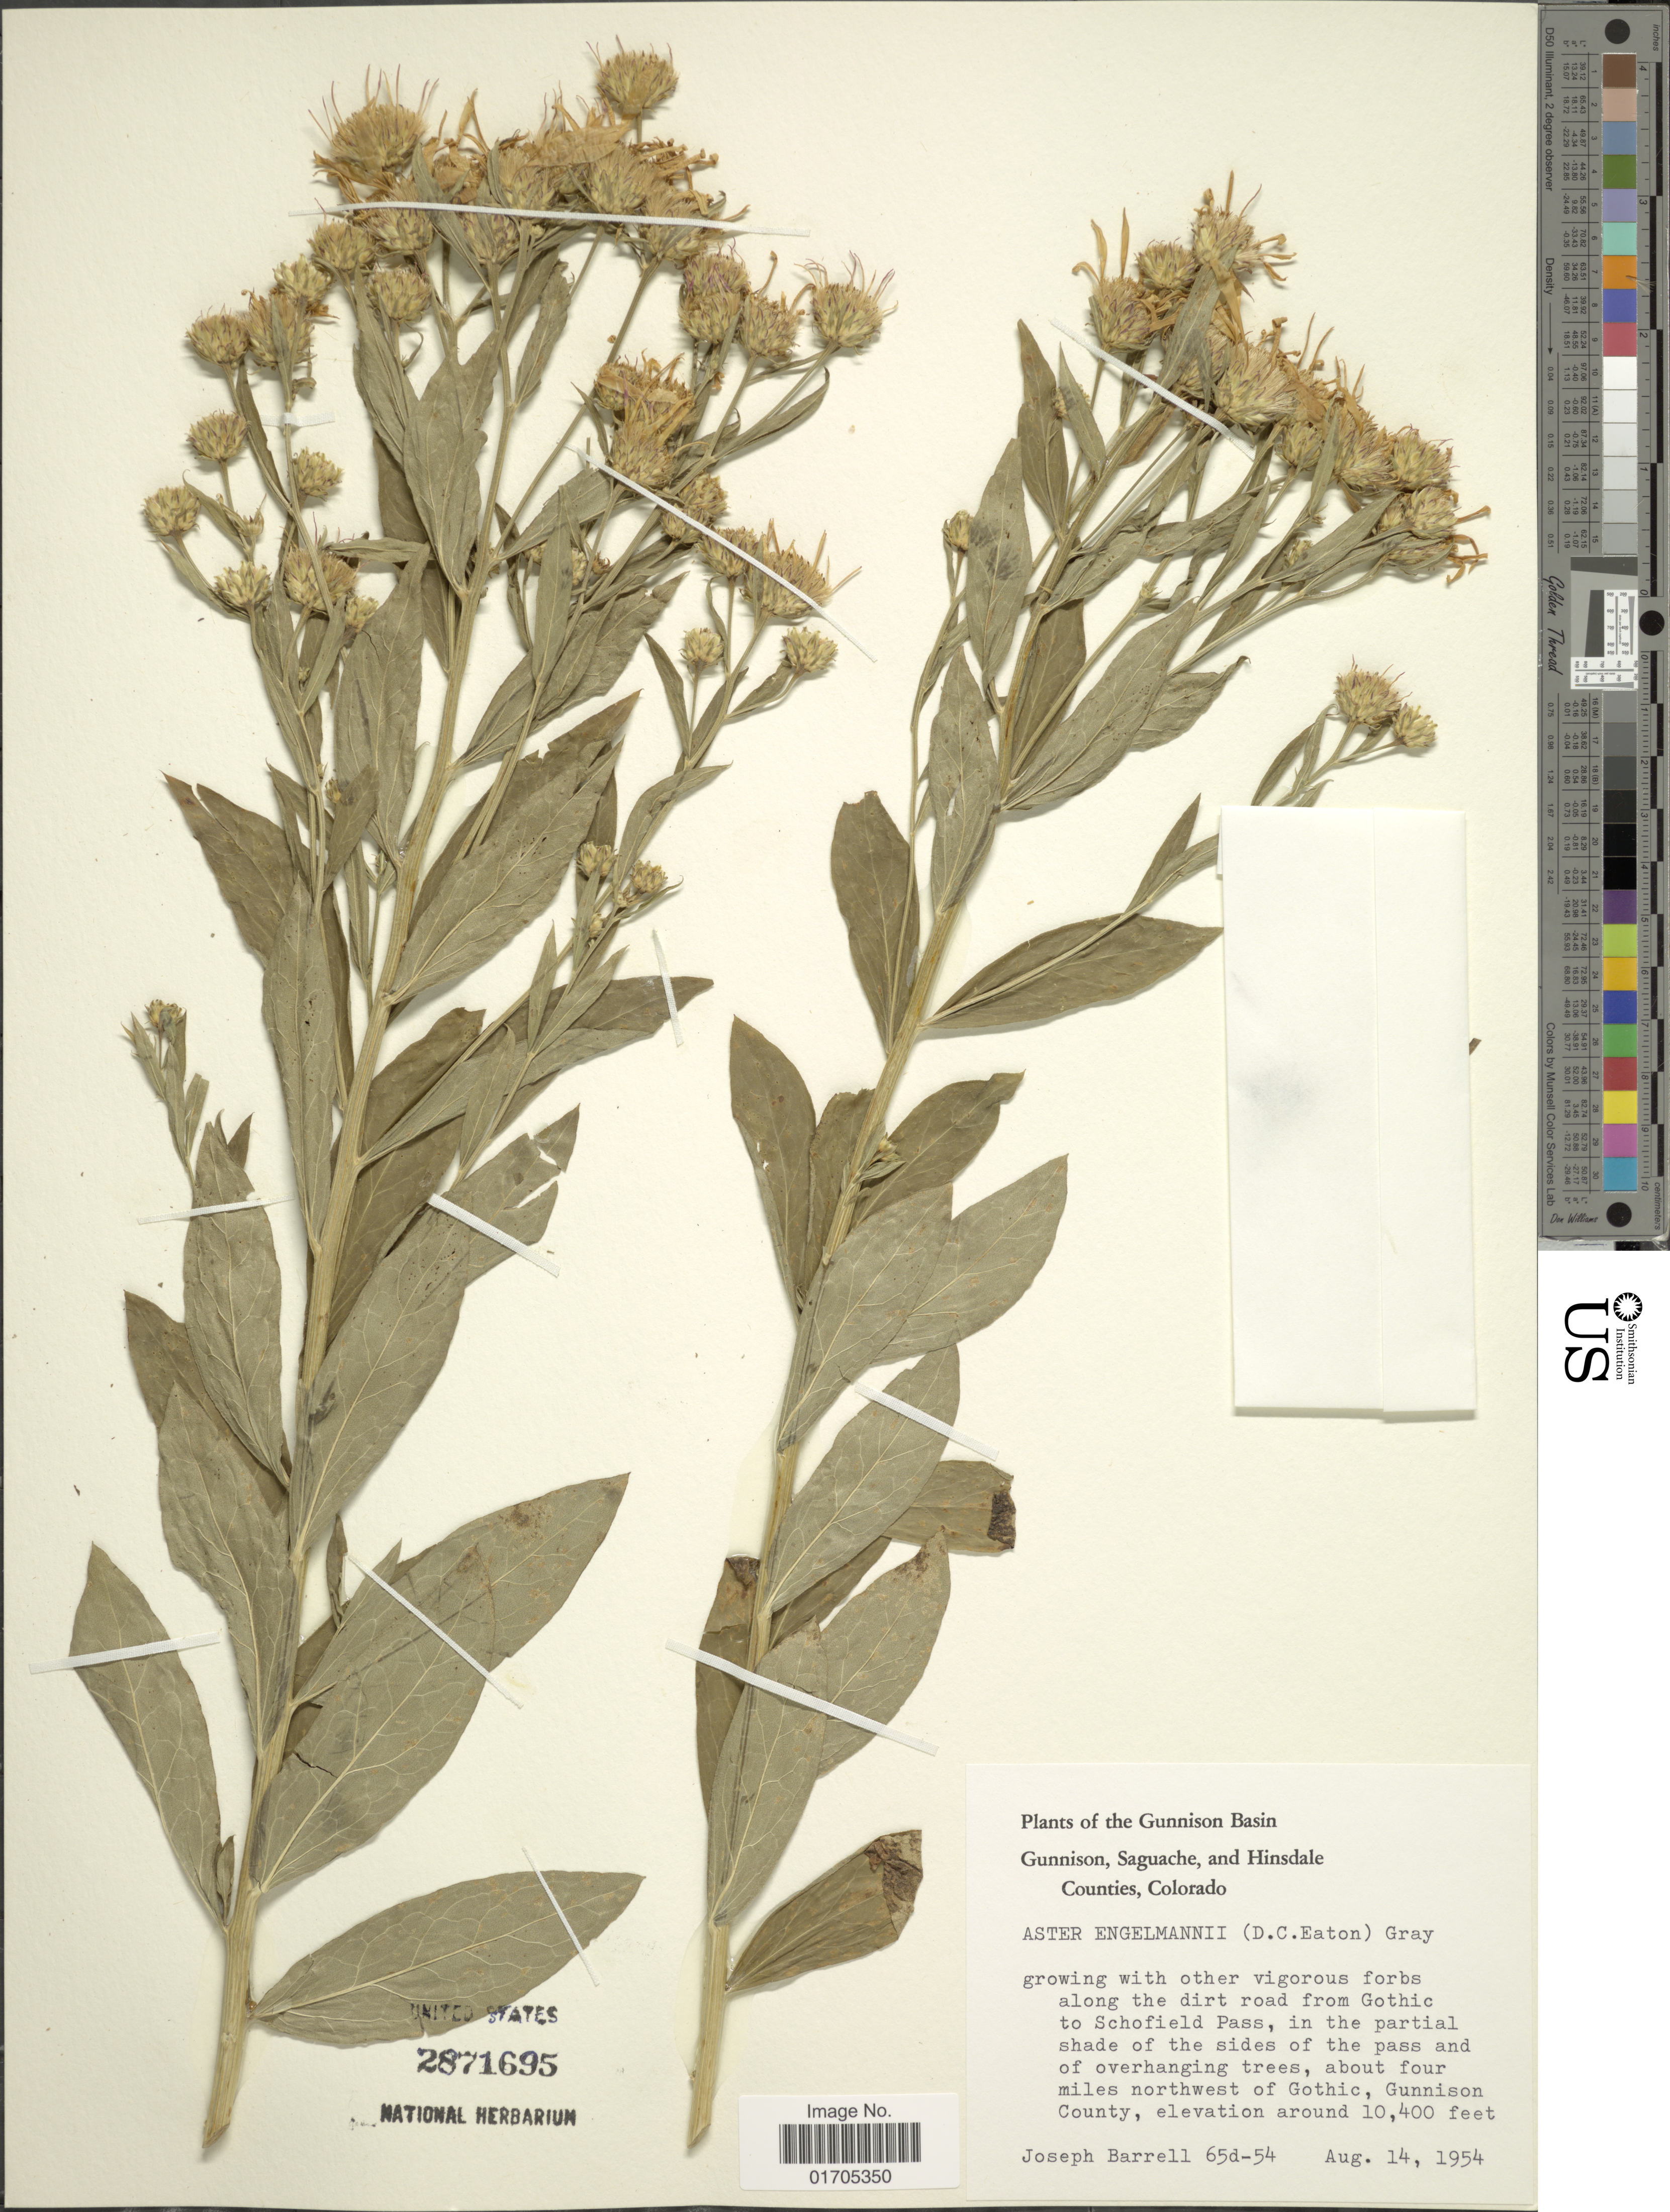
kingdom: Plantae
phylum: Tracheophyta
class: Magnoliopsida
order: Asterales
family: Asteraceae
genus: Eucephalus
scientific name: Eucephalus engelmannii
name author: (D.C. Eaton) Greene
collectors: J. Barrell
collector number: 65d-54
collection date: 1954-08-14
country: United States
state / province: Colorado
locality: Gunnison Basin. Gunnison, Saguache, and Hinsdale Counties, Colorado. Growing with other vigorous forbs along the dirt road from Gothic to Schofield Pass, in the partial shade of the sides of the pass and of overhanging trees, about four miles northwest of Gothic, Gunnison County.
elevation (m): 3170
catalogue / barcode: US 2871695